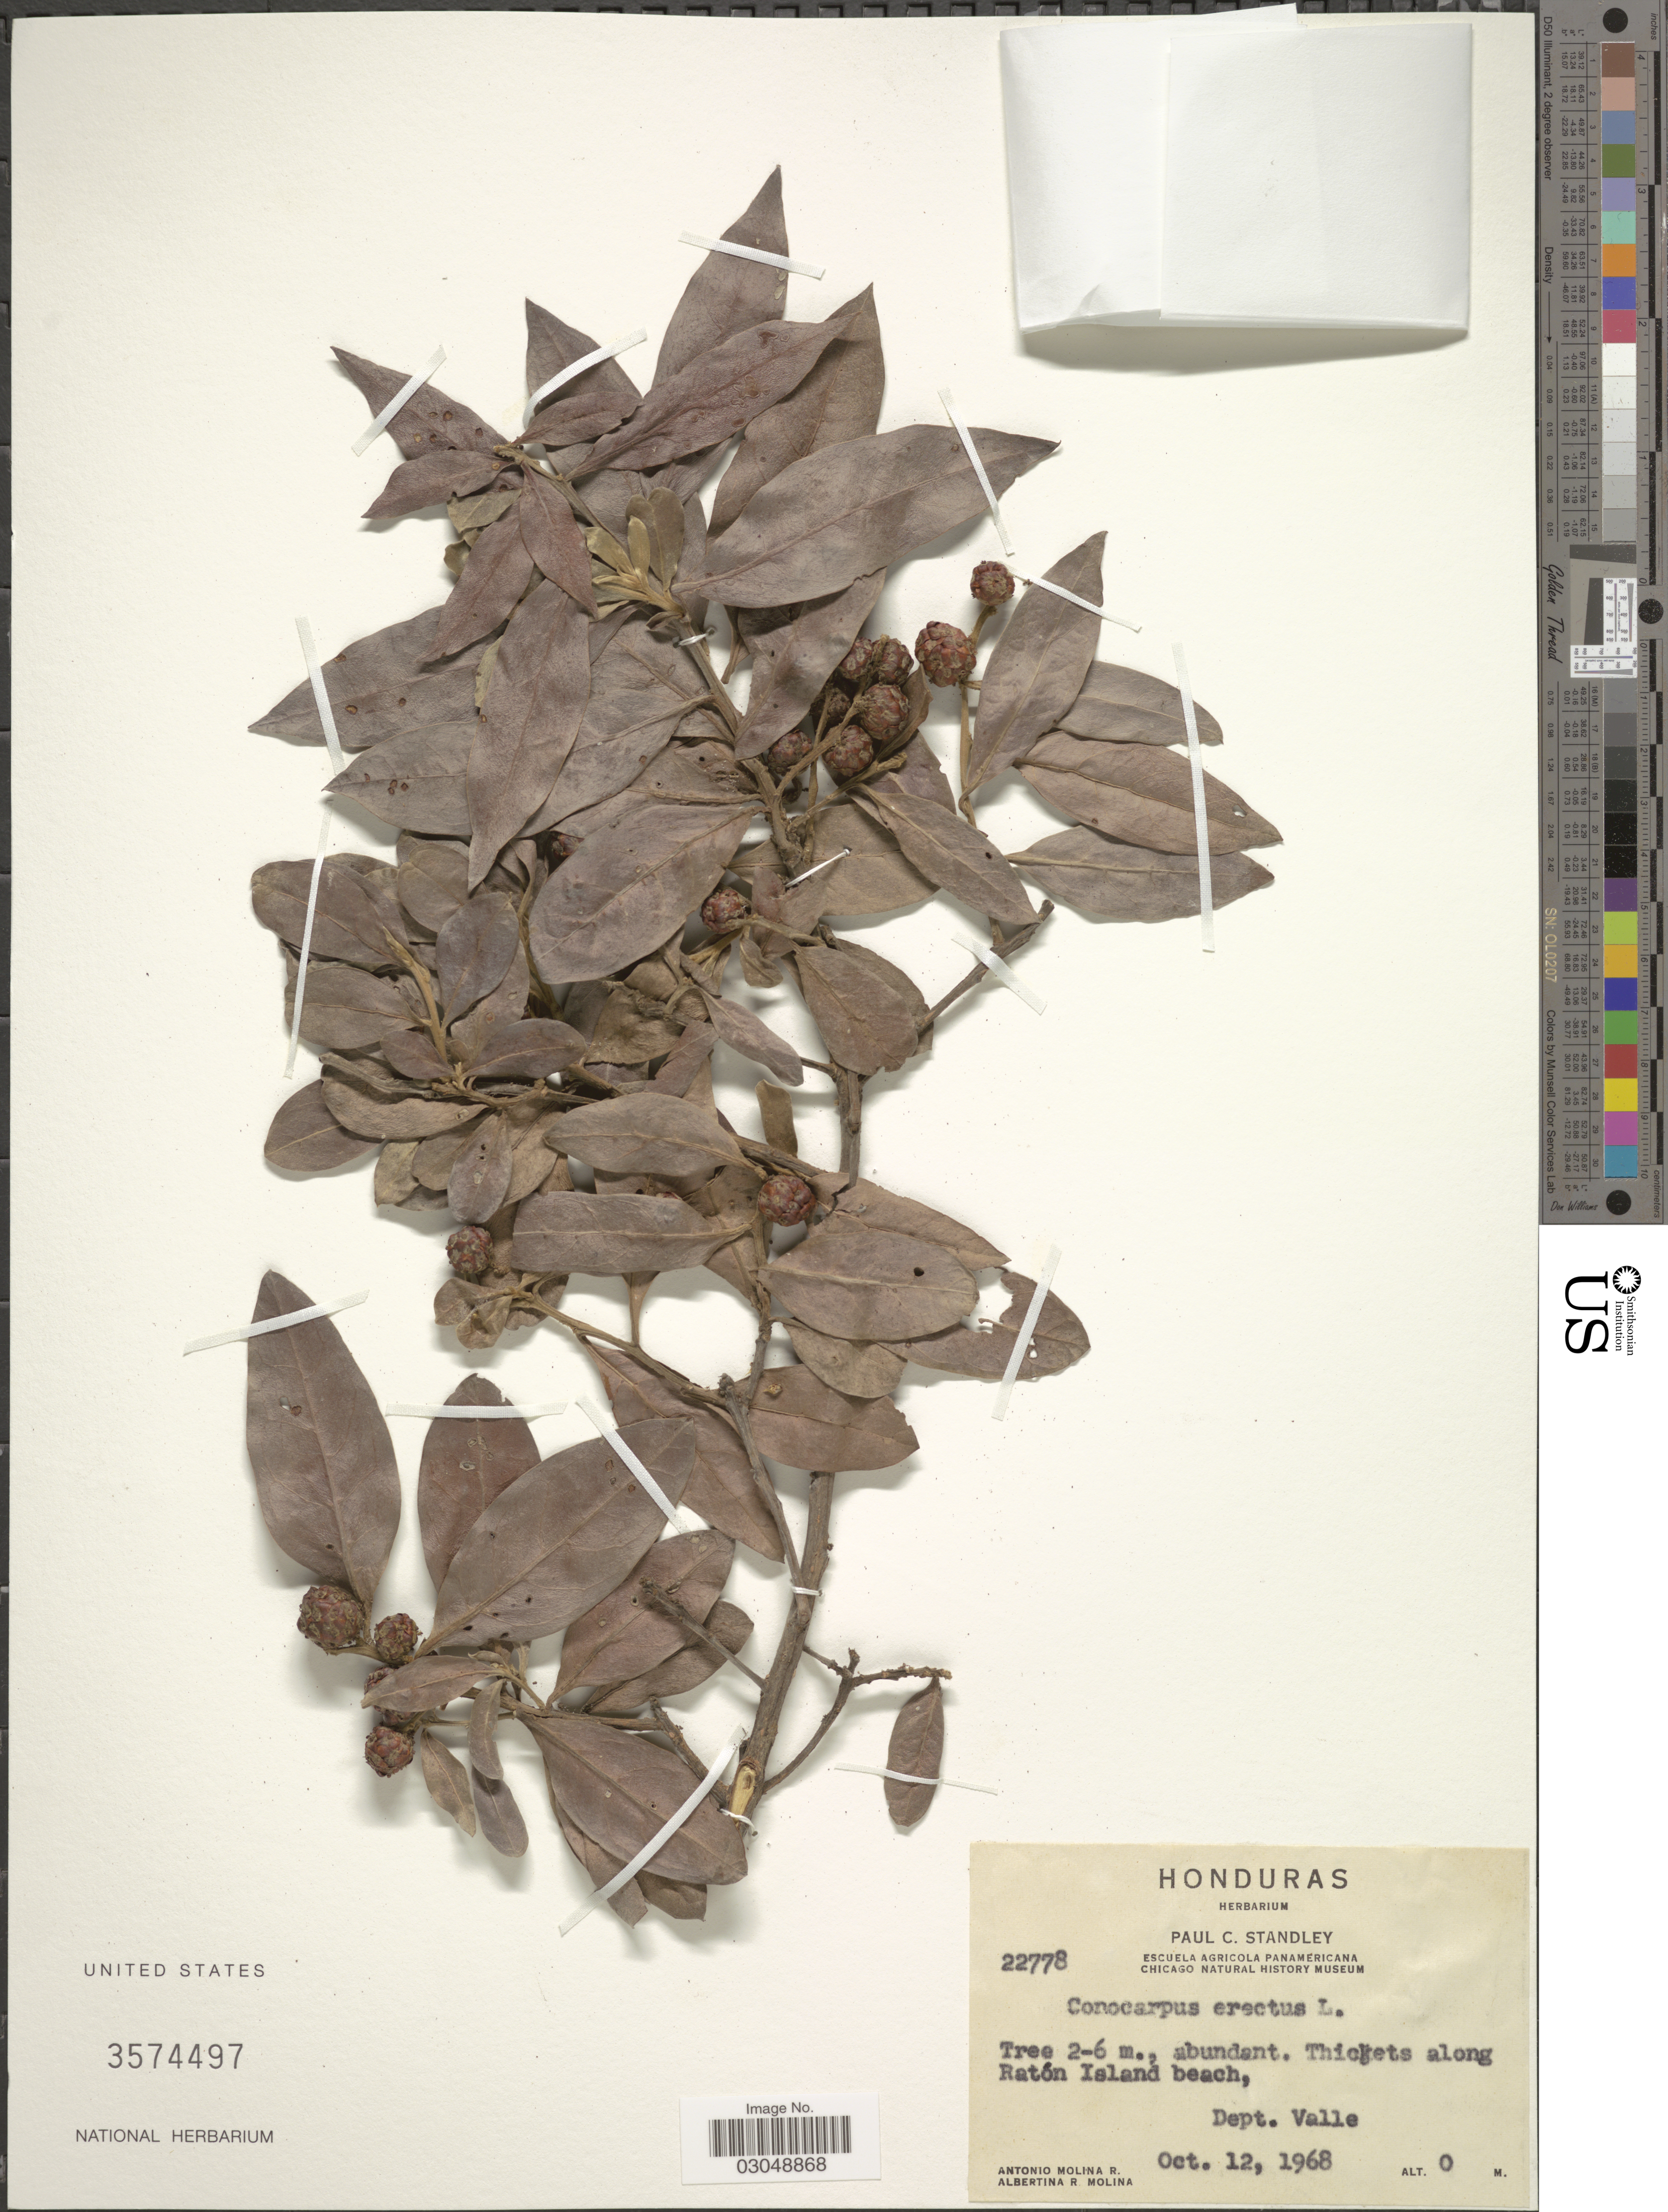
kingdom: Plantae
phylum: Tracheophyta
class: Magnoliopsida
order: Myrtales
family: Combretaceae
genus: Conocarpus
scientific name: Conocarpus erectus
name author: L.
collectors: A. Molina R. & A. R. Molina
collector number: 22778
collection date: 1968-10-12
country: Honduras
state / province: Valle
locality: Thickets along Ratón Island beach, Dept. Valle.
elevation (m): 0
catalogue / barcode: US 3574497